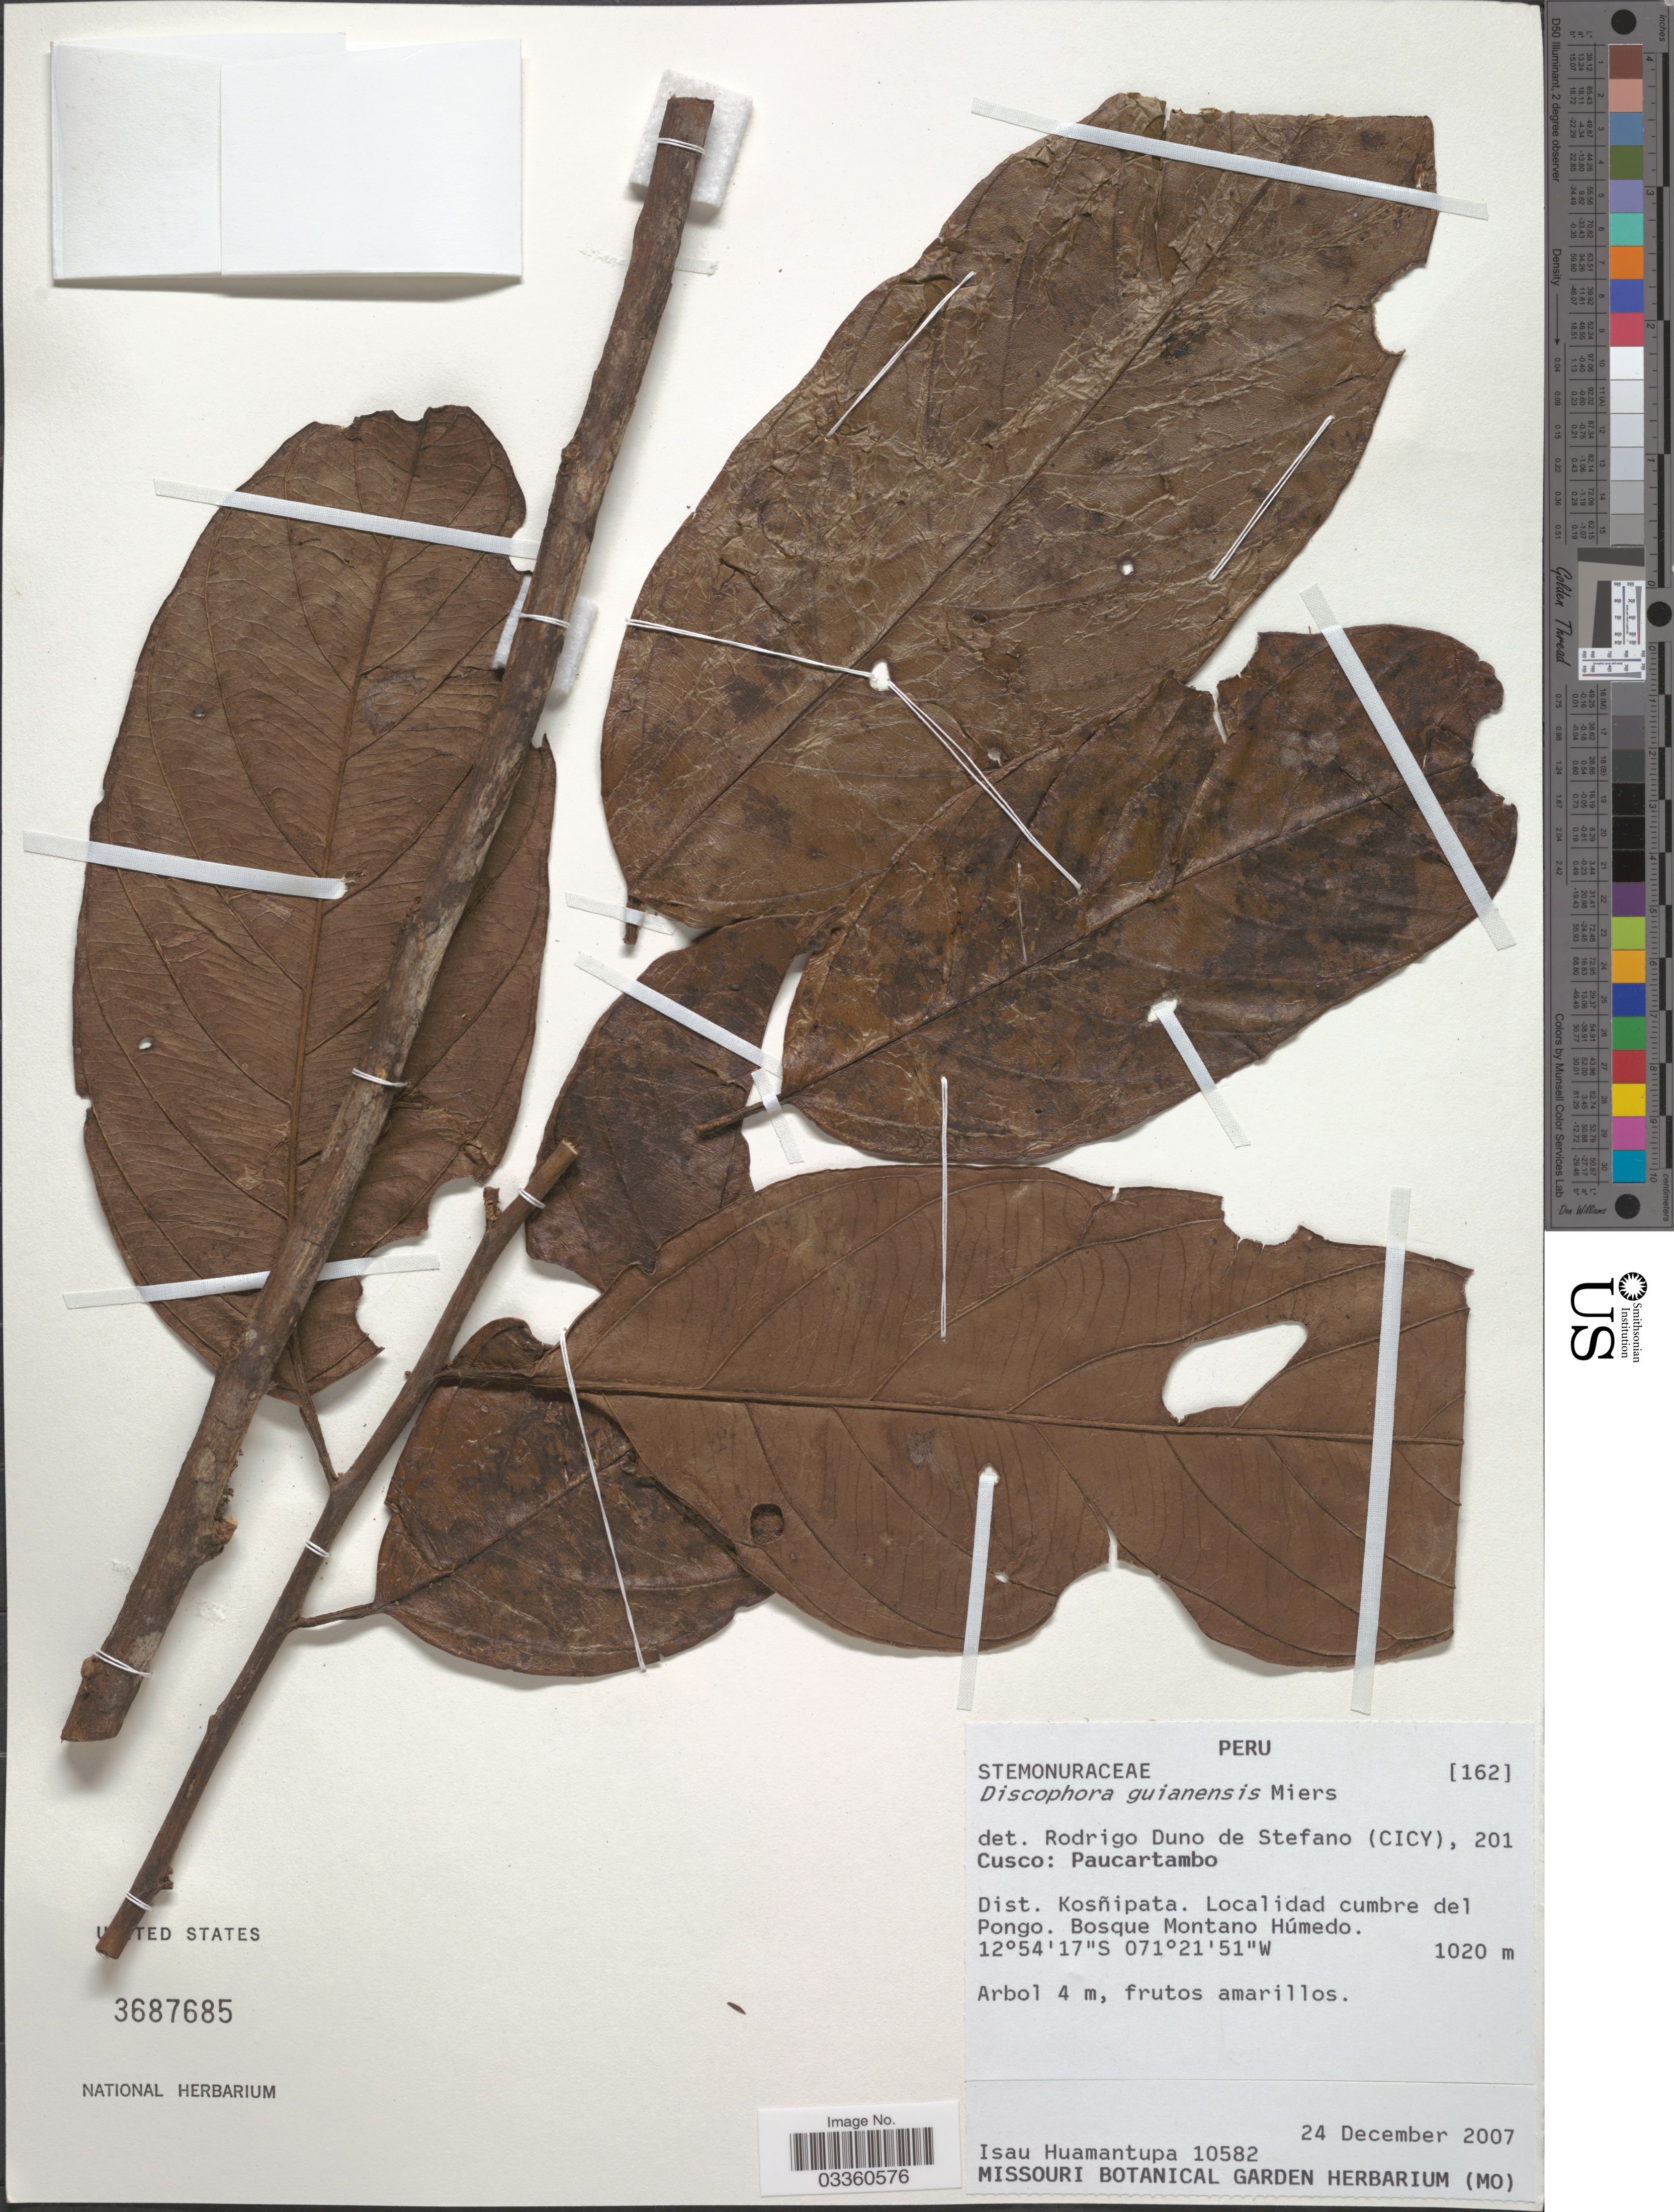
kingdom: Plantae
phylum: Tracheophyta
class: Magnoliopsida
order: Cardiopteridales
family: Stemonuraceae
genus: Discophora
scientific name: Discophora guianensis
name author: Miers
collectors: I. Huamantupa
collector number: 10582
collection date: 2007-12-24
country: Peru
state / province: Cusco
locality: Paucartambo, Dist. Kosñipata, cumbre del Pongo.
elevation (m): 1020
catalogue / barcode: US 3687685